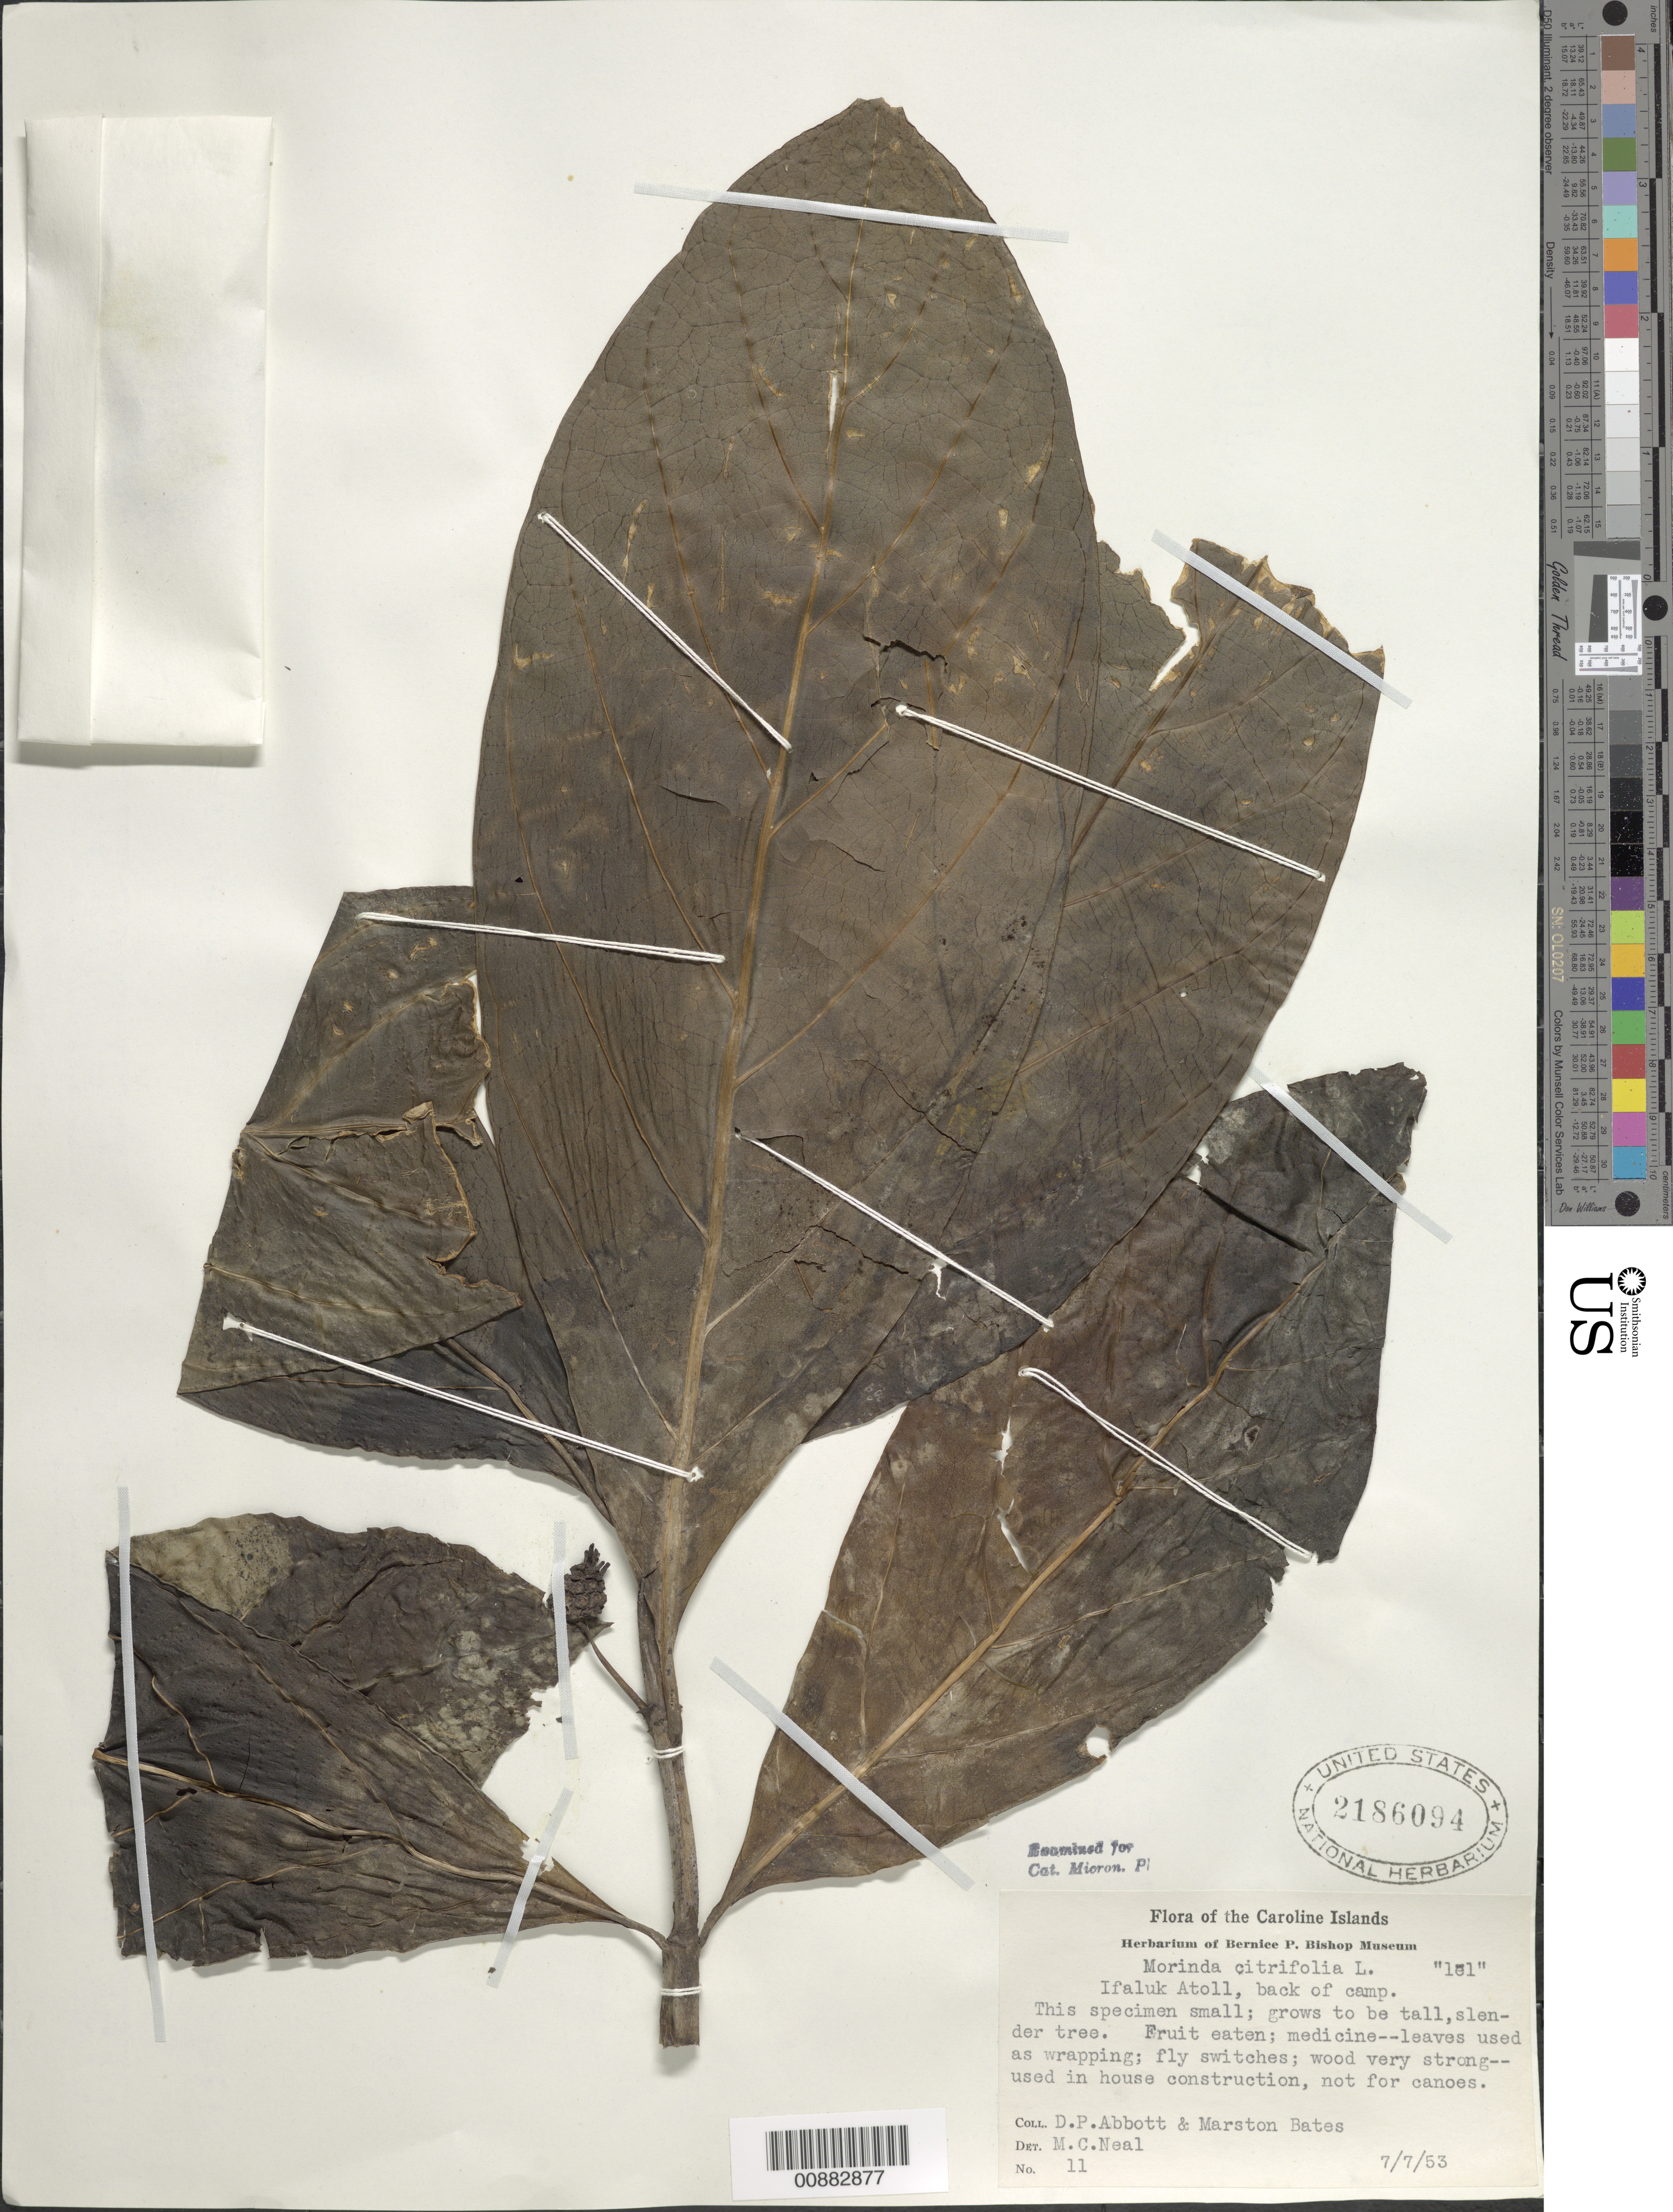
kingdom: Plantae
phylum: Tracheophyta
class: Magnoliopsida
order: Gentianales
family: Rubiaceae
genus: Morinda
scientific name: Morinda citrifolia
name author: L.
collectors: D. P. Abbott & M. Bates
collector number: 11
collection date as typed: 07 Jul 1953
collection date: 1953-07-07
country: Micronesia, Federated States of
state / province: Yap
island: Ifalik (Ifaluk) Atoll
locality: Ifalik Islet, back of camp.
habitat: Back of camp.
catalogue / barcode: US 2186094